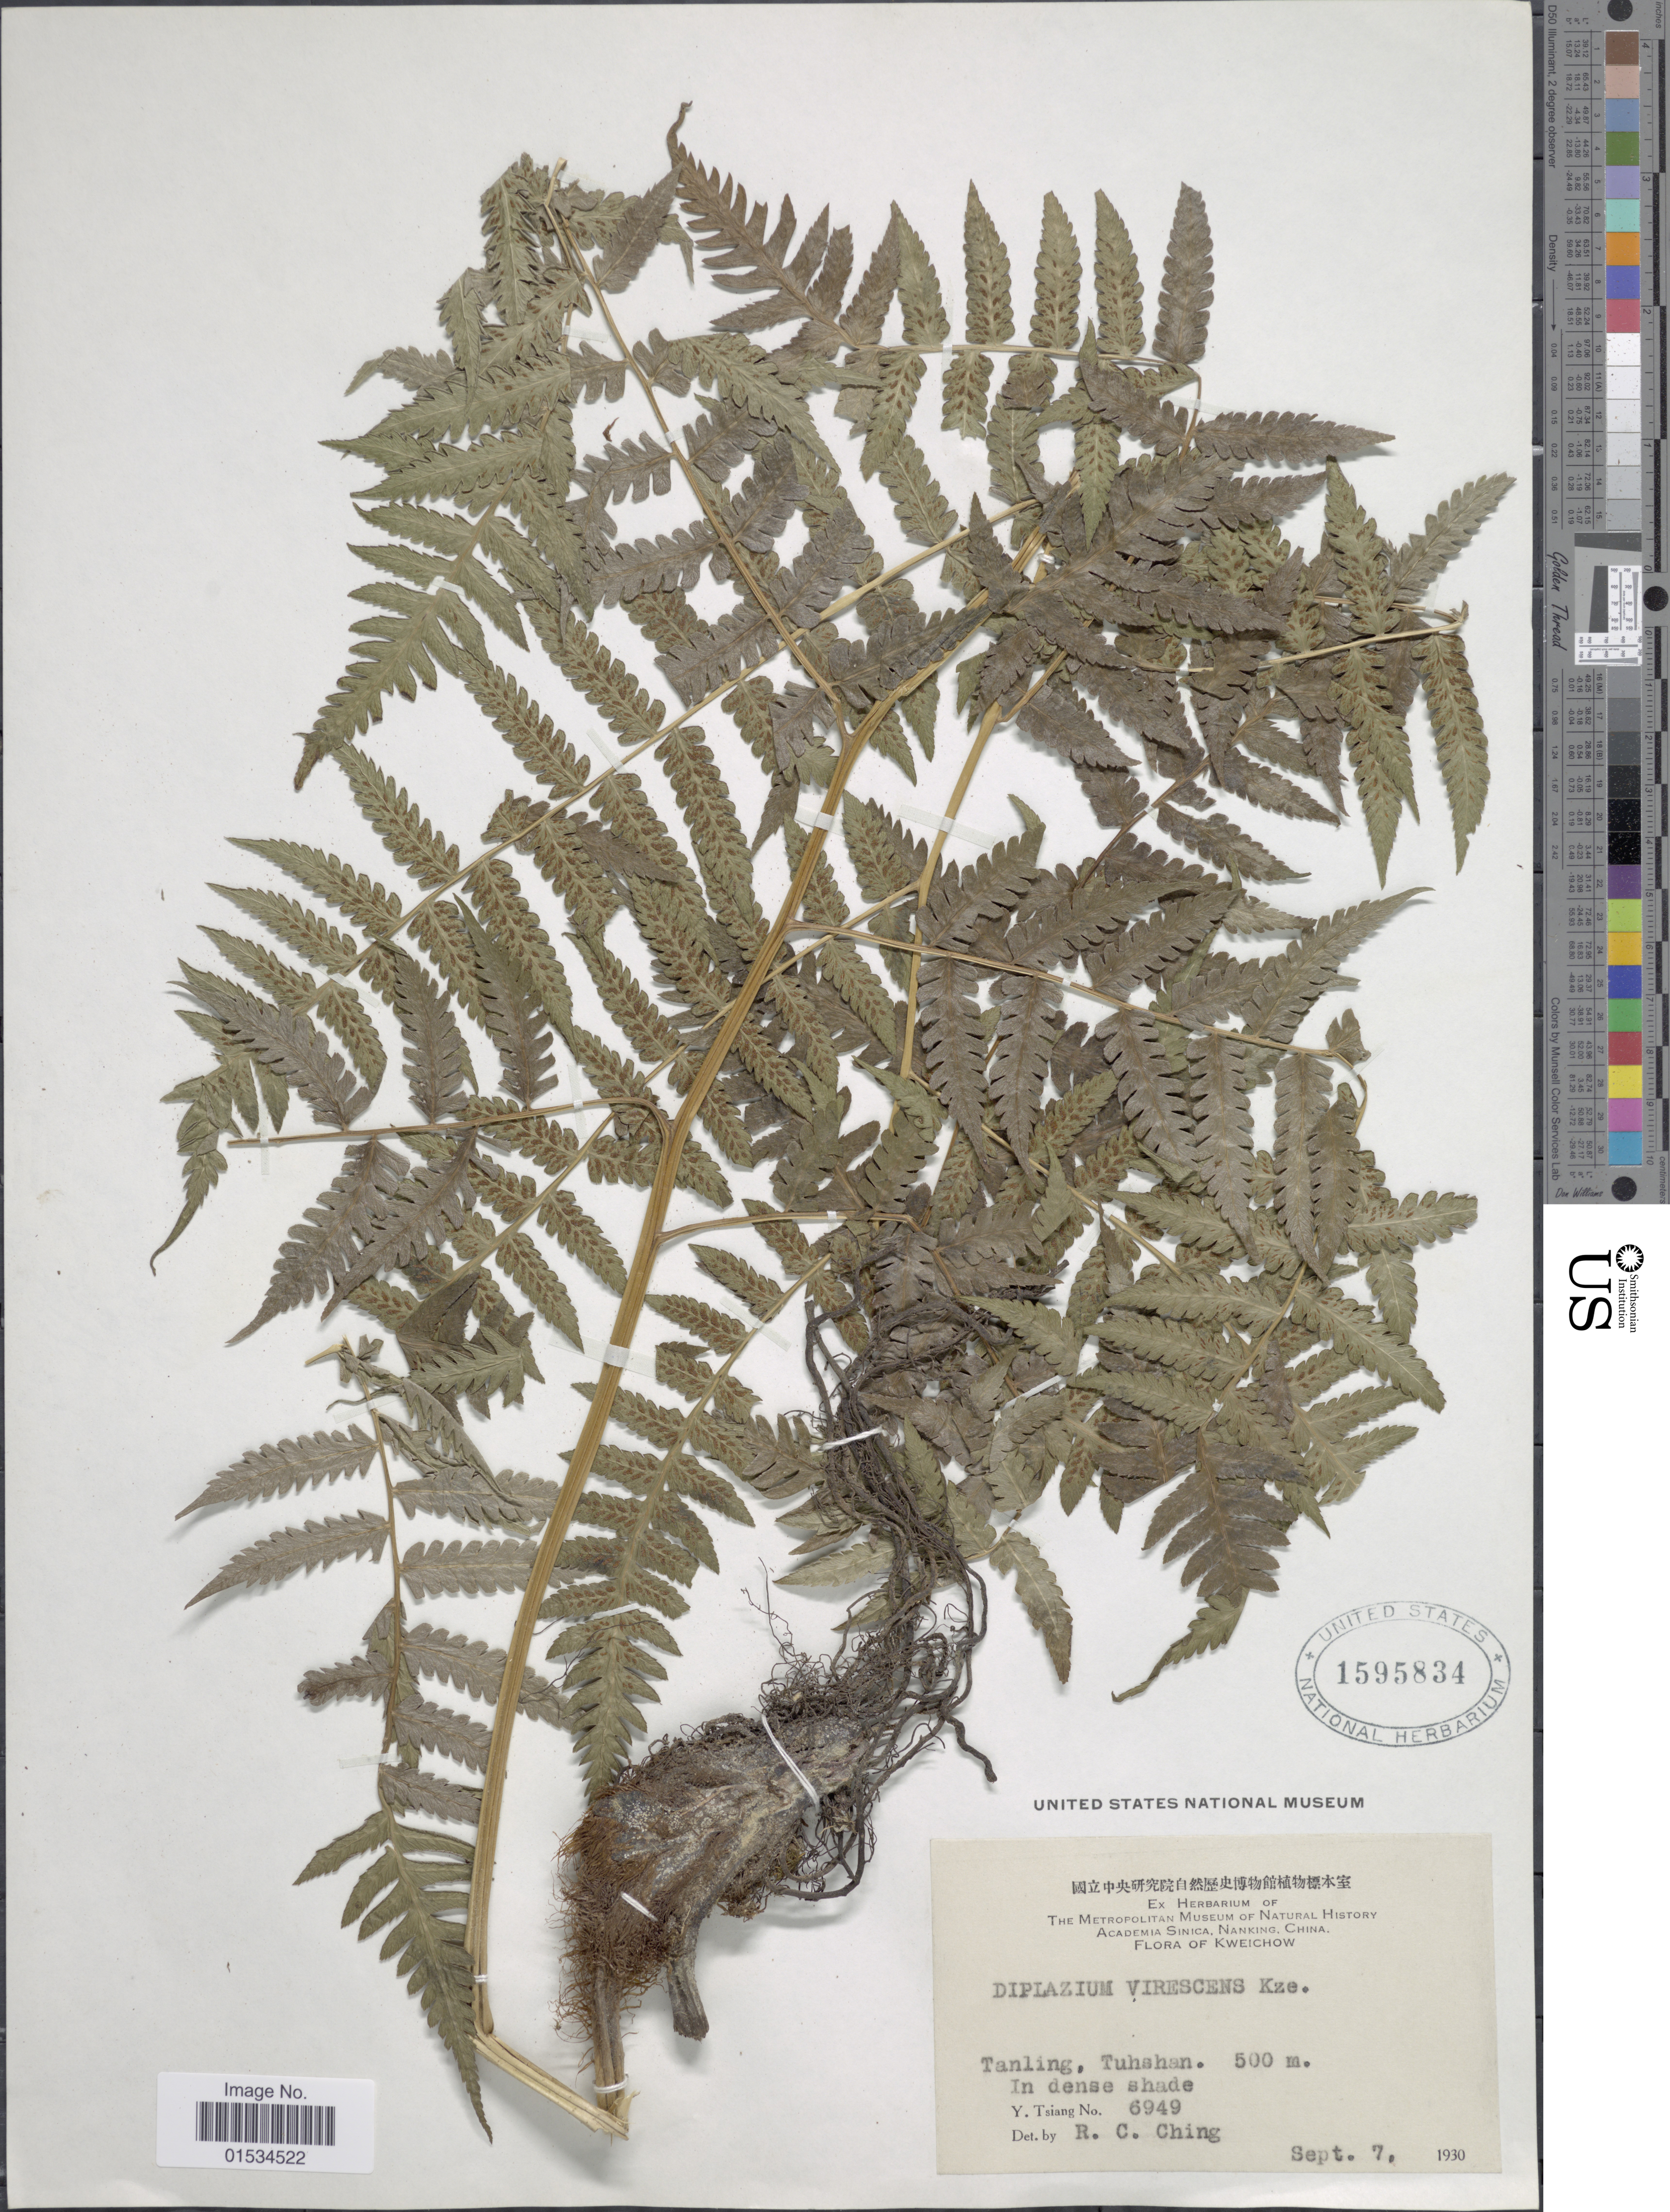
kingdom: Plantae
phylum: Tracheophyta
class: Polypodiopsida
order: Polypodiales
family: Athyriaceae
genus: Diplazium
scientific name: Diplazium virescens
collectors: Y. Tsiang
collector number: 6949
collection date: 1930-09-07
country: China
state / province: Guizhou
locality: Kweichow, Tanling, Tuhshan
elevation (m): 500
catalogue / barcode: US 1595834